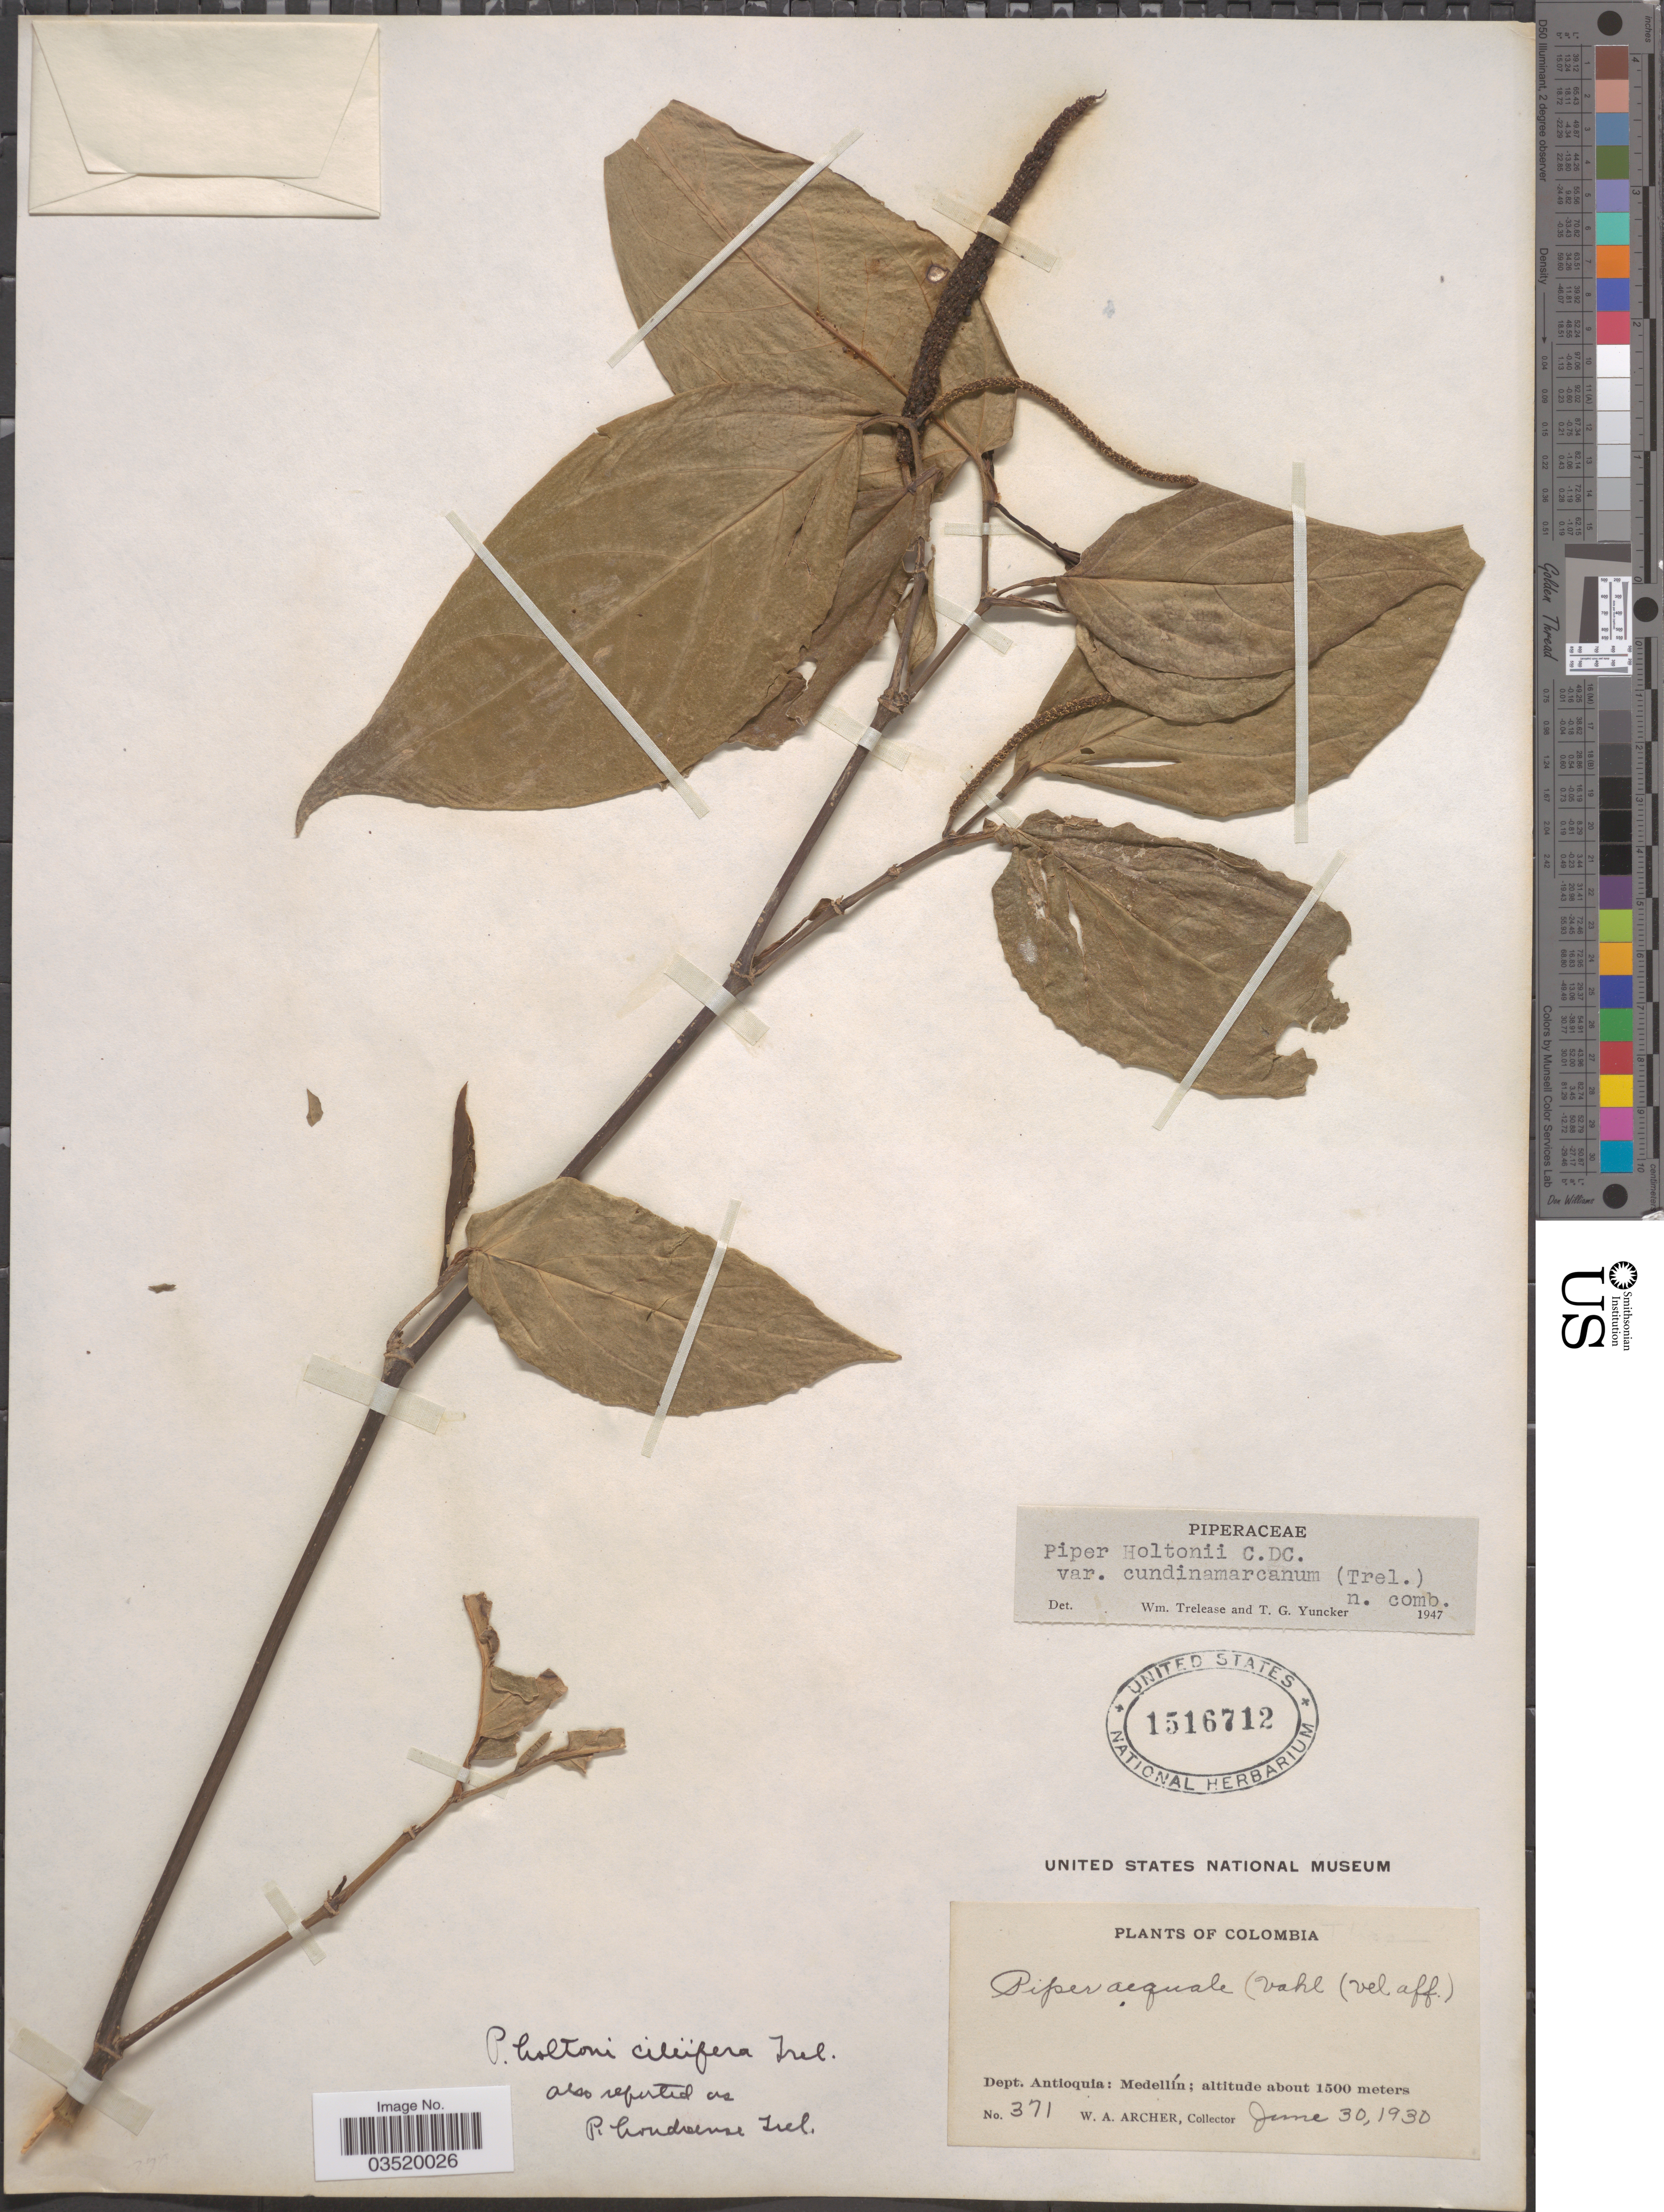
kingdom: Plantae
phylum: Tracheophyta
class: Magnoliopsida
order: Piperales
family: Piperaceae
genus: Piper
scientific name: Piper holtonii var. cundinamarcanum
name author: Trel. & Yunck.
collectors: W. Archer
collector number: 371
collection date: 1930-06-30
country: Colombia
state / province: Antioquia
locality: Dept. Antioquia: Medellín.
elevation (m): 1500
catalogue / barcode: US 1516712